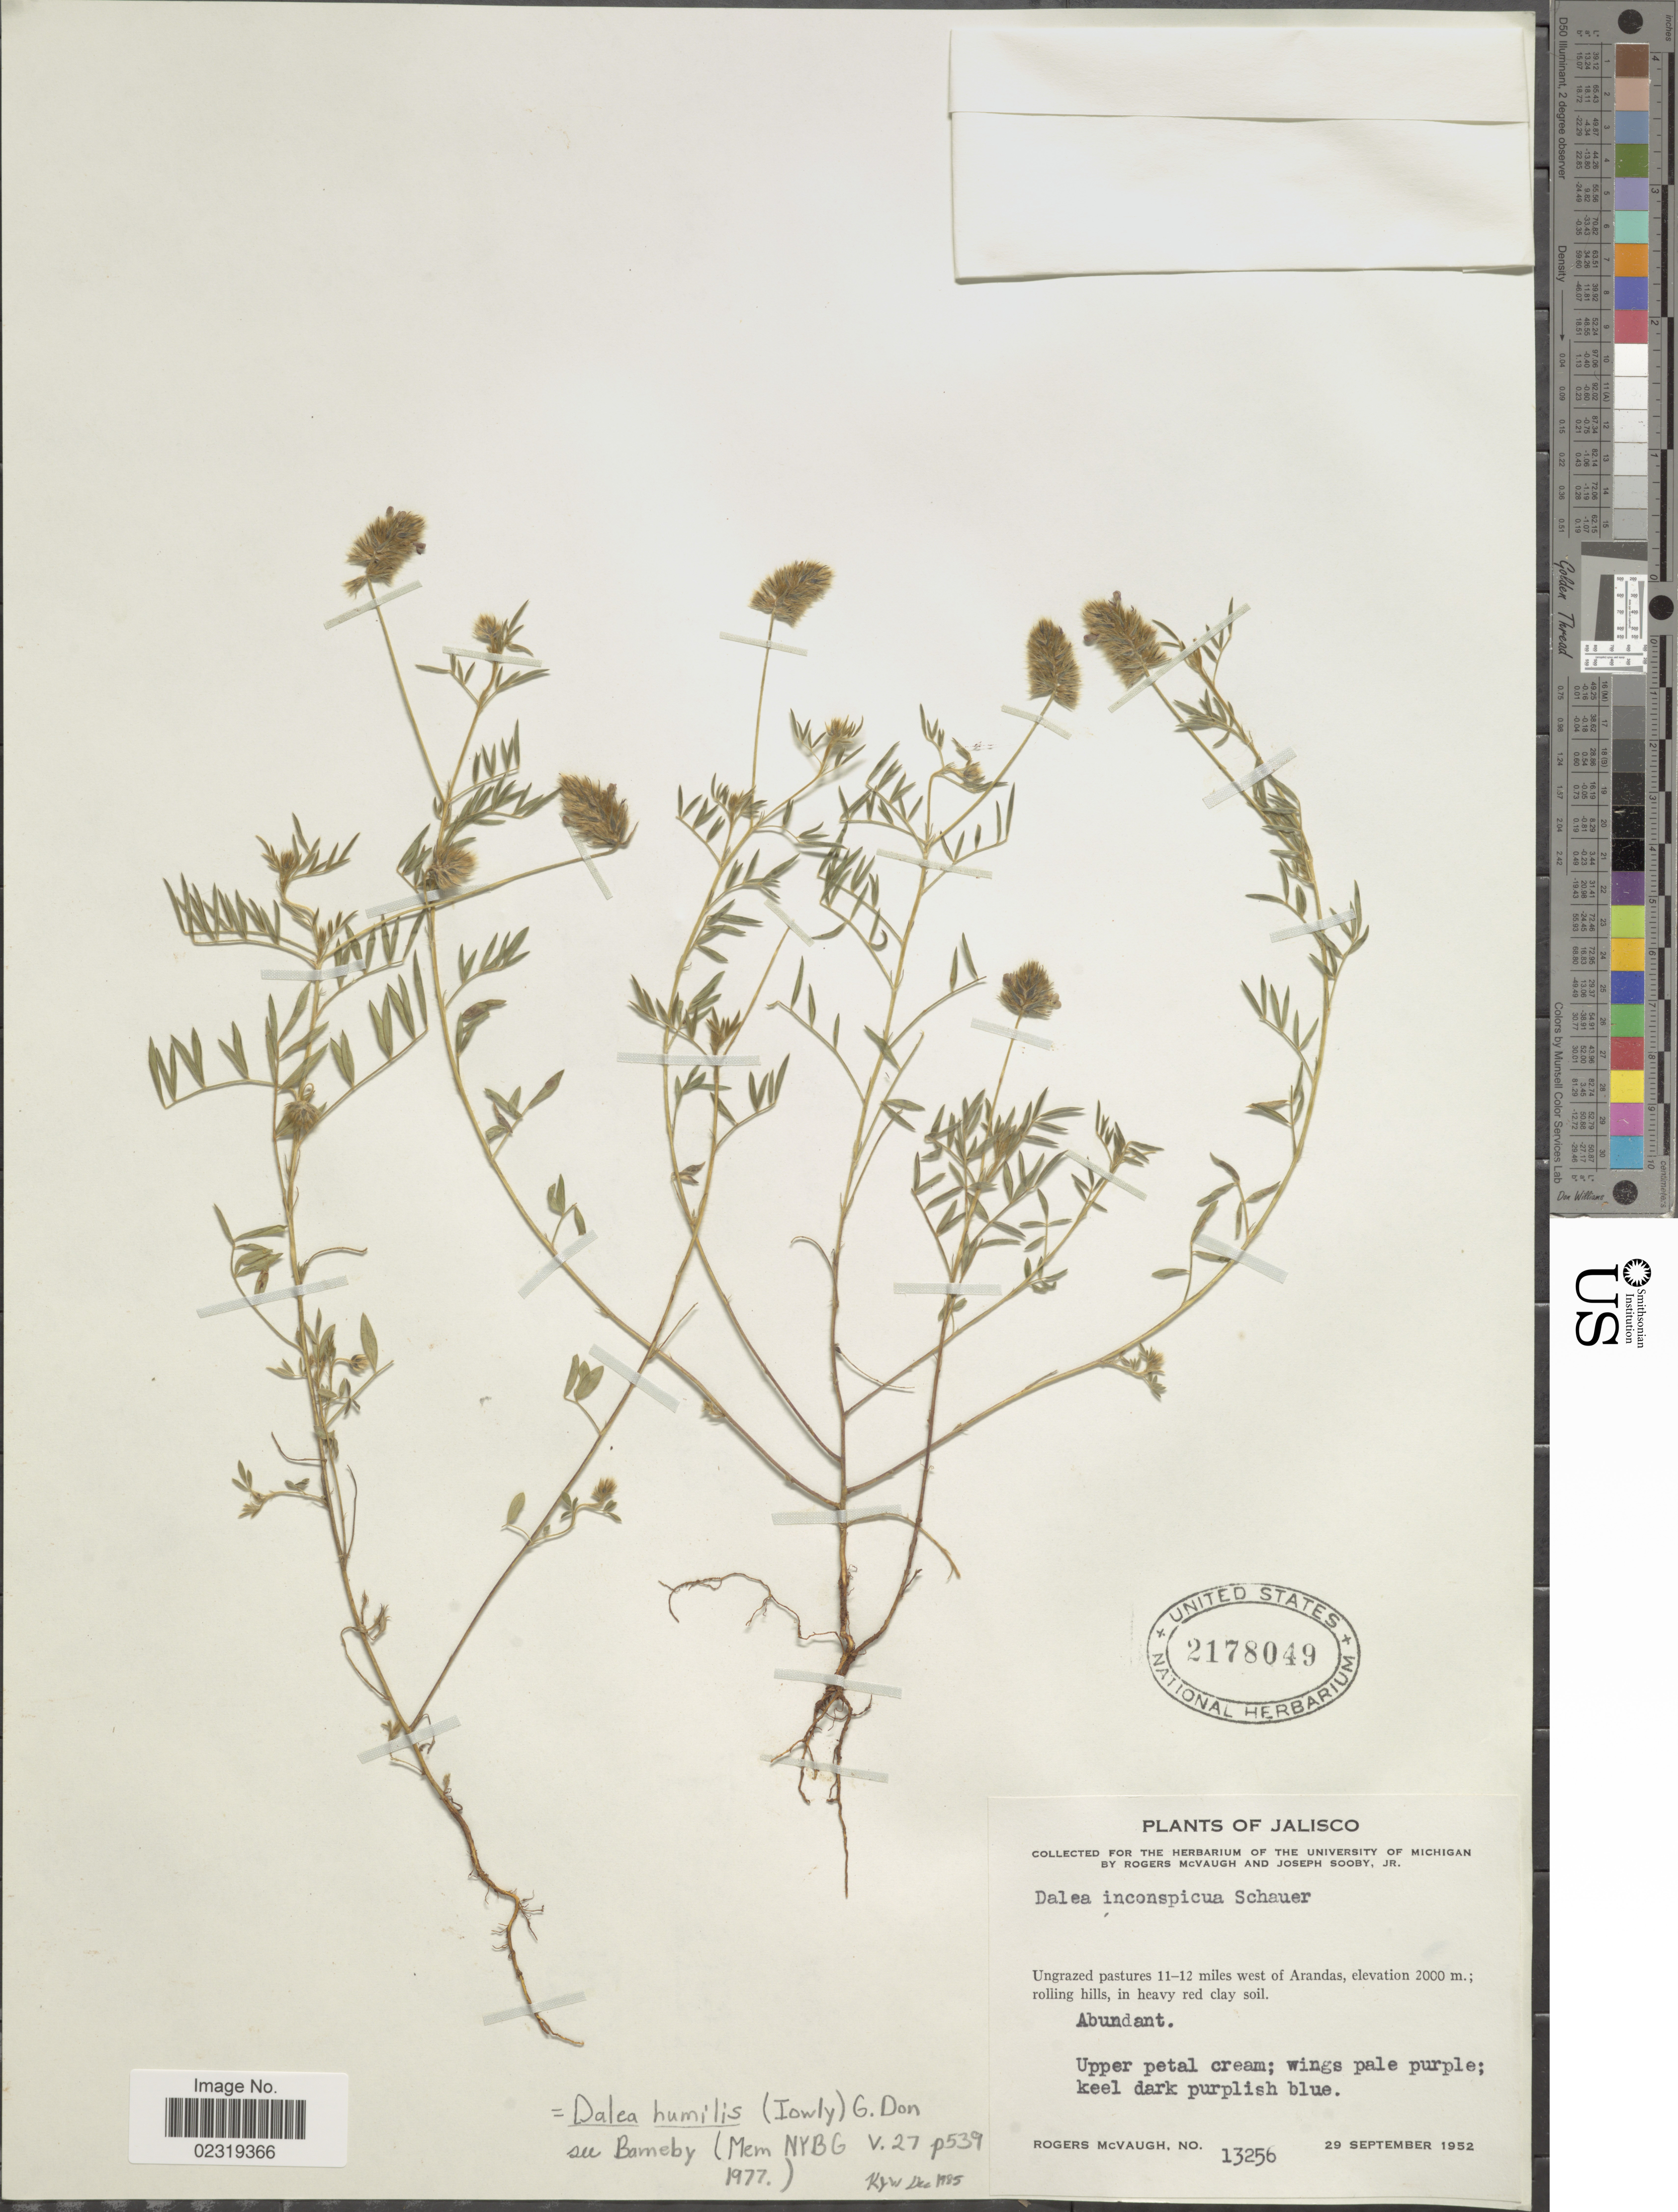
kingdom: Plantae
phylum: Tracheophyta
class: Magnoliopsida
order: Fabales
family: Fabaceae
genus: Dalea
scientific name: Dalea humilis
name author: G. Don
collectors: R. McVaugh & J. Sooby Jr.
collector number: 13256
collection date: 1952-09-29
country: Mexico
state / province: Jalisco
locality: Ungrazed pastures 11-12 miles west of Arandas.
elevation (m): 2000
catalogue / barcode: US 2178049